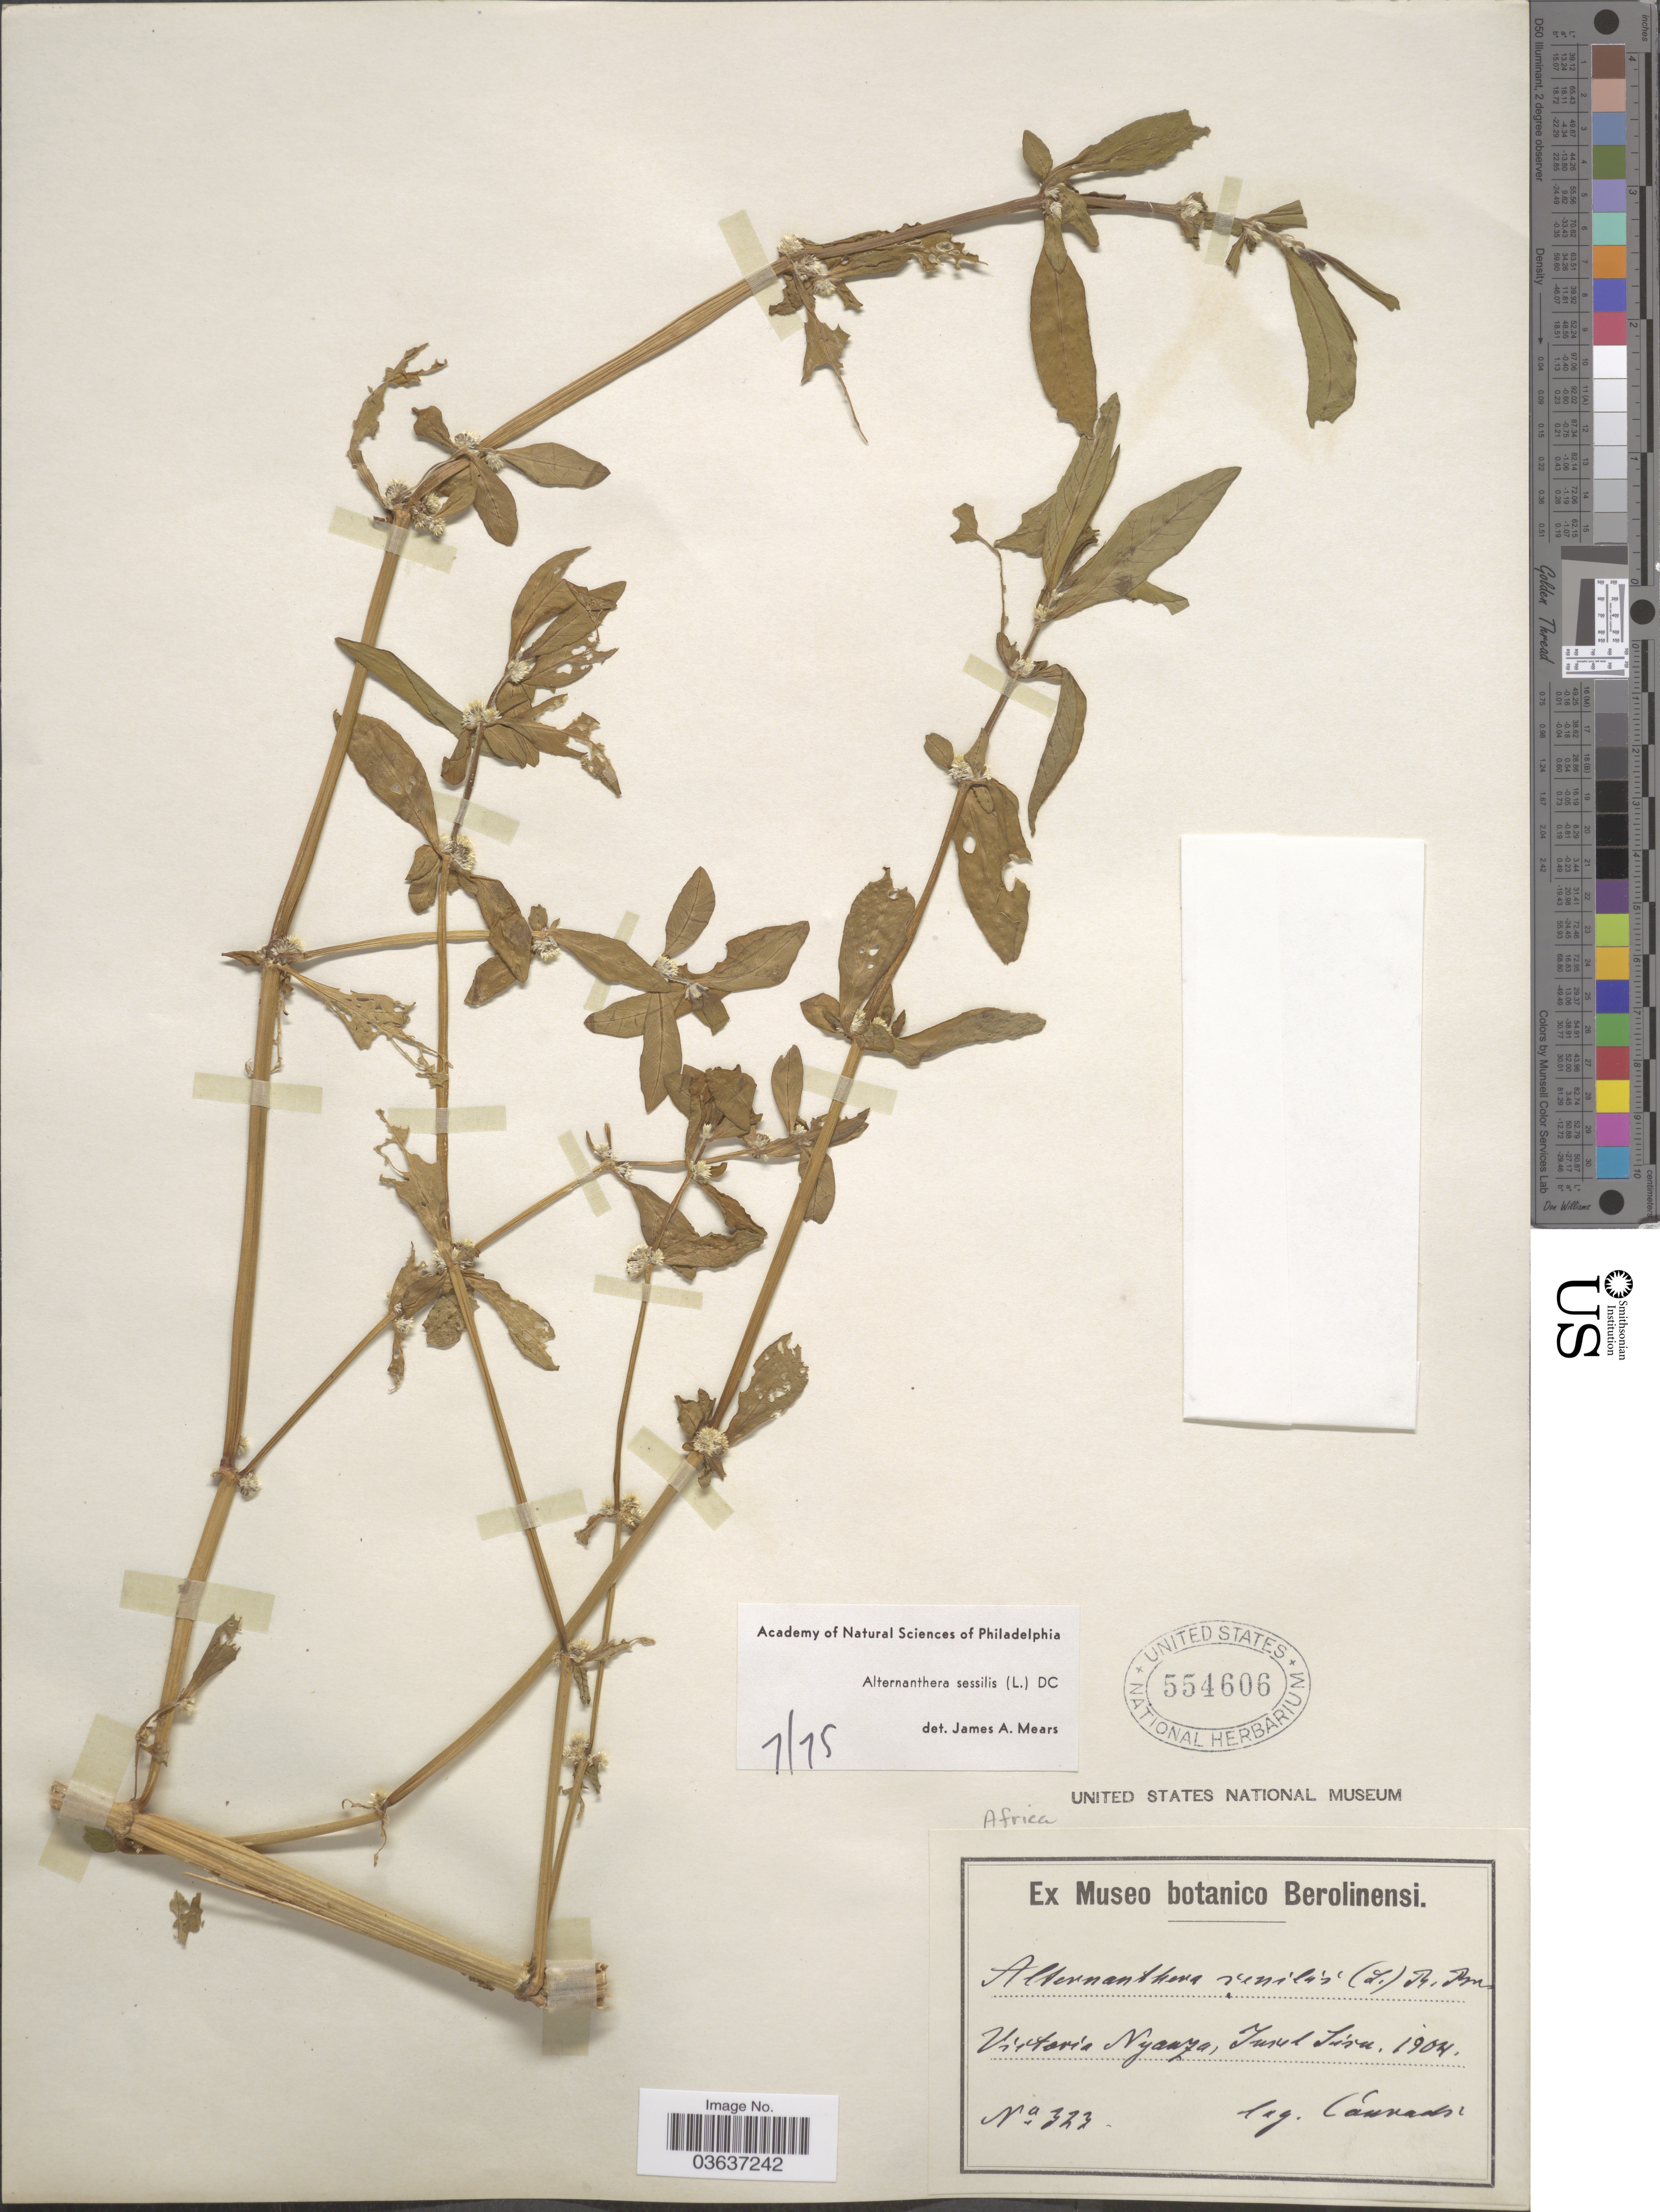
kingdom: Plantae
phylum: Tracheophyta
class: Magnoliopsida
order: Caryophyllales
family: Amaranthaceae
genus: Alternanthera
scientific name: Alternanthera sessilis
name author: (L.) DC.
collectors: Conradt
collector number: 323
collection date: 1904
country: Kenya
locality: Victoria Nyanza, Jurol [interpreted] Sira [interpreted].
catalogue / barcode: US 554606